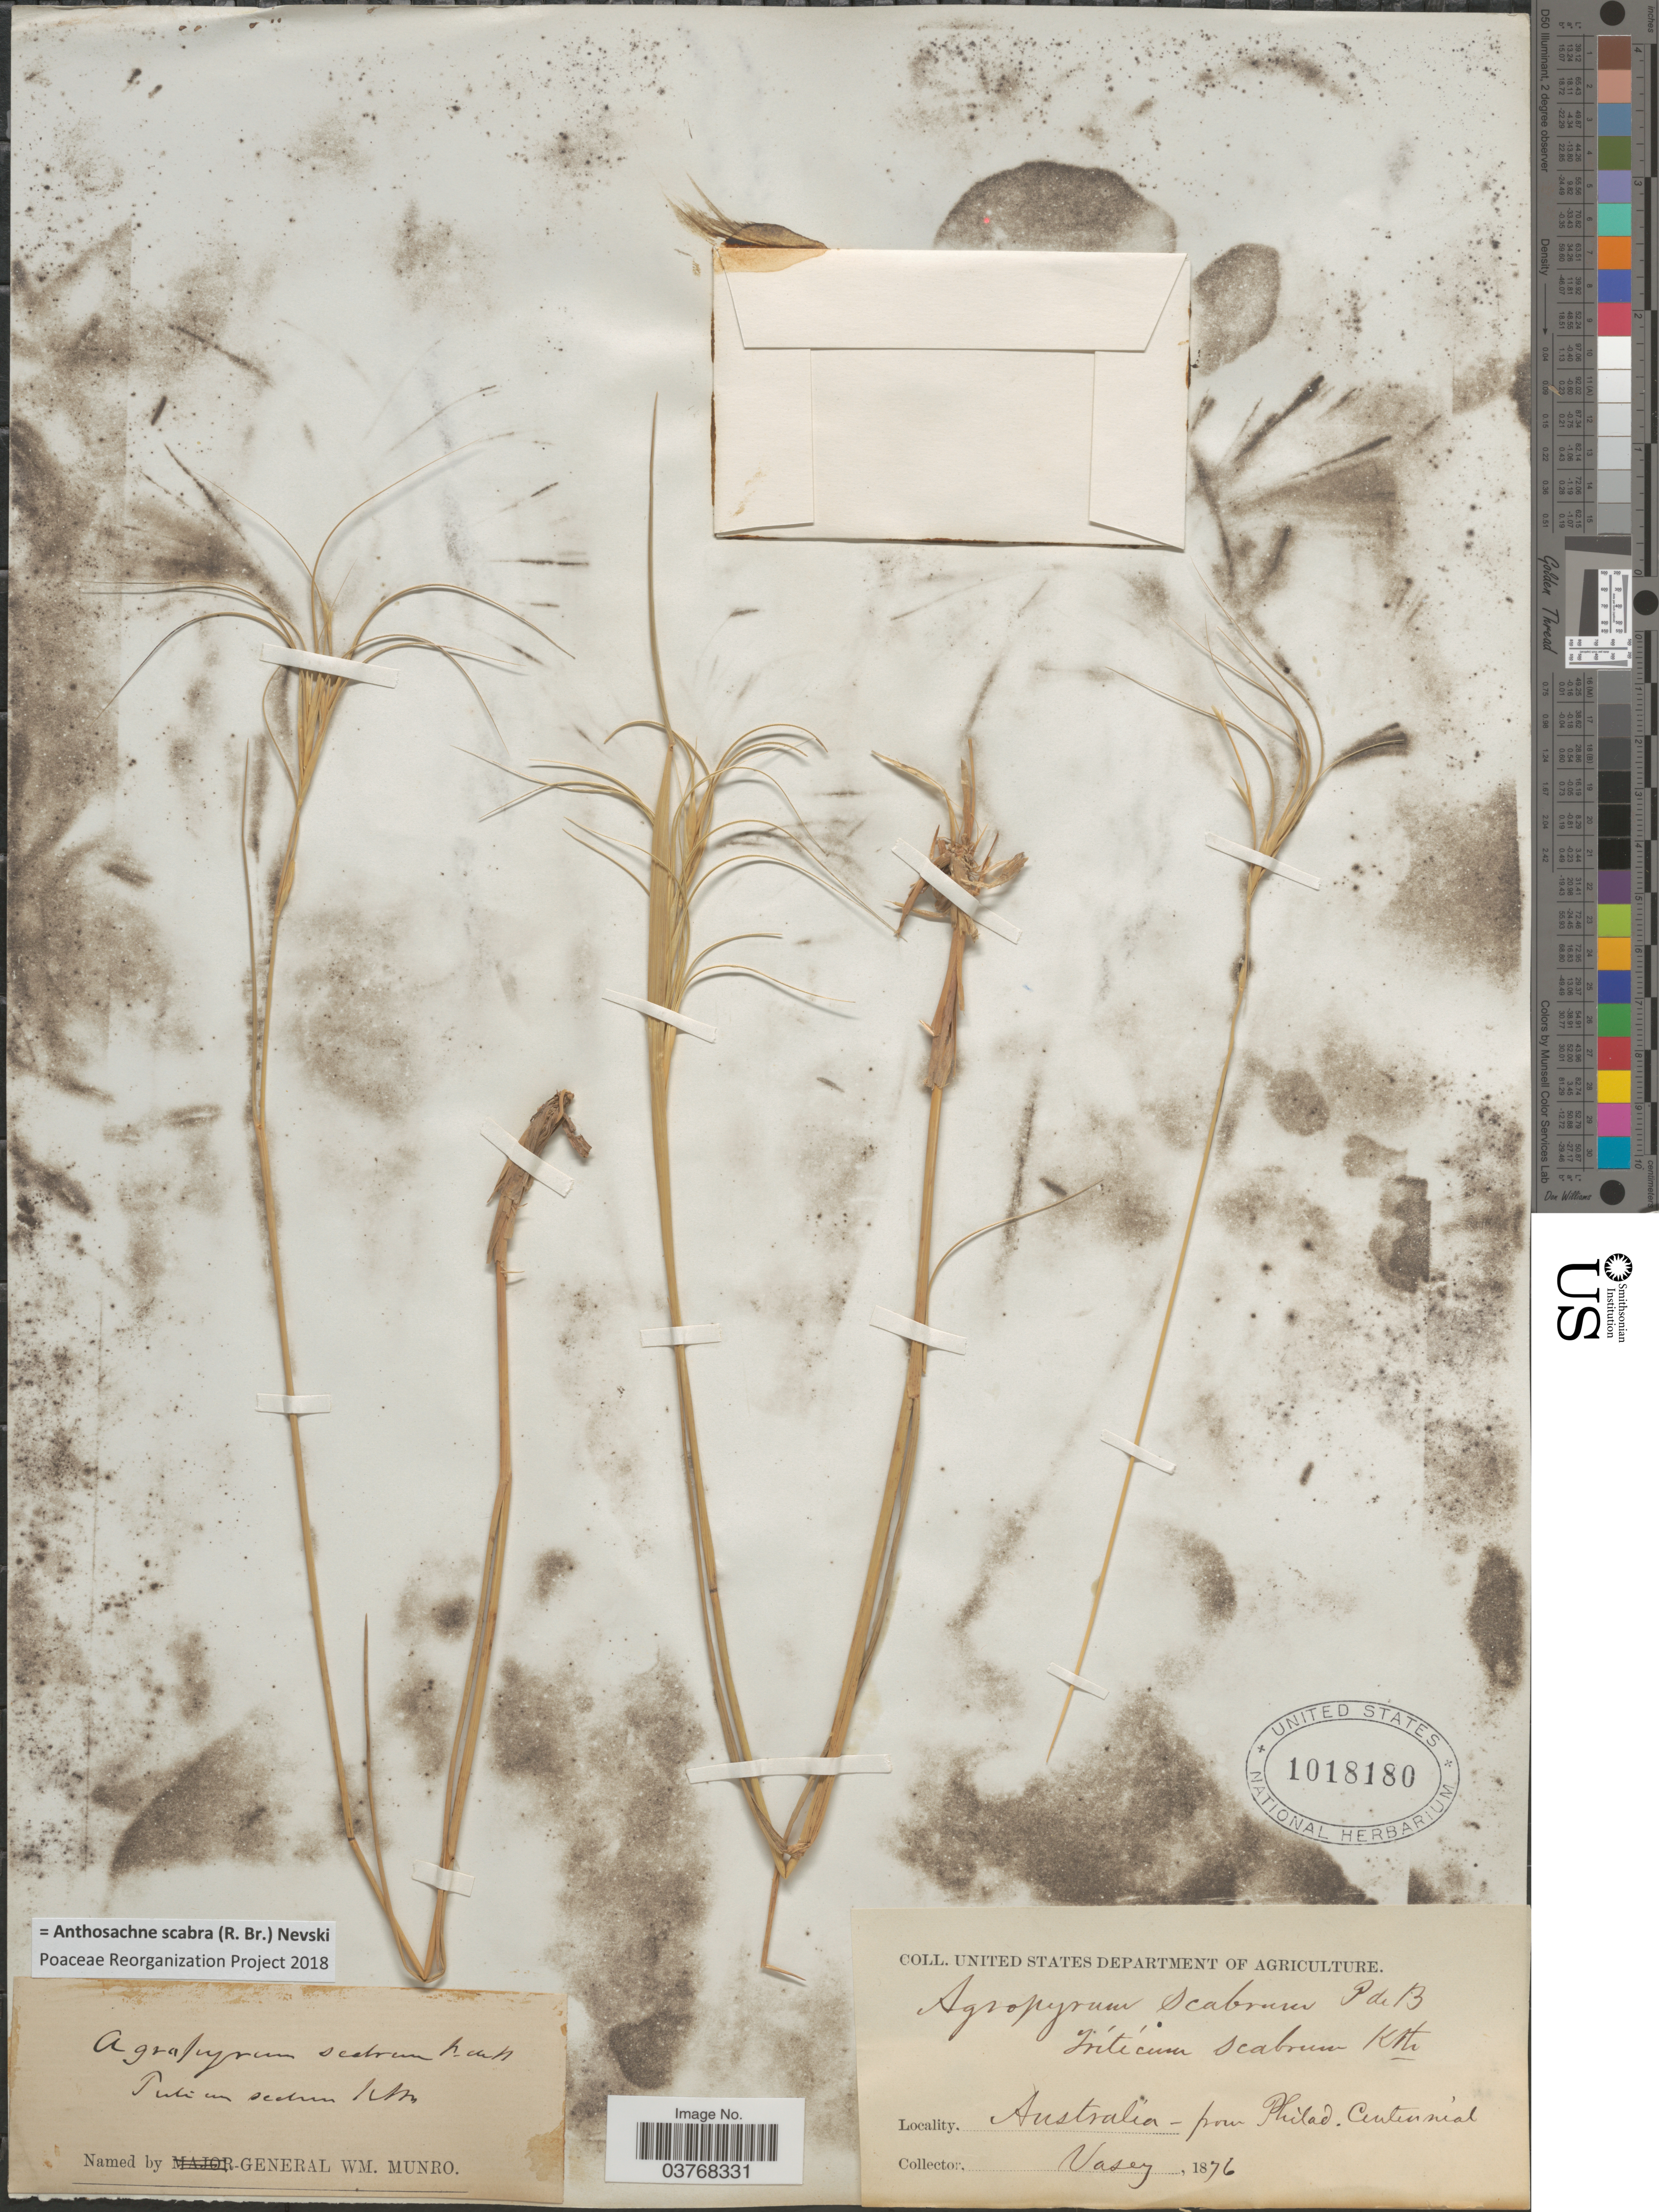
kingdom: Plantae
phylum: Tracheophyta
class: Liliopsida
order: Poales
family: Poaceae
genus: Anthosachne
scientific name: Anthosachne scabra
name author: (R. Br.) Nevski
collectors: Vasey, --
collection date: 1876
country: Australia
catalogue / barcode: US 1018180